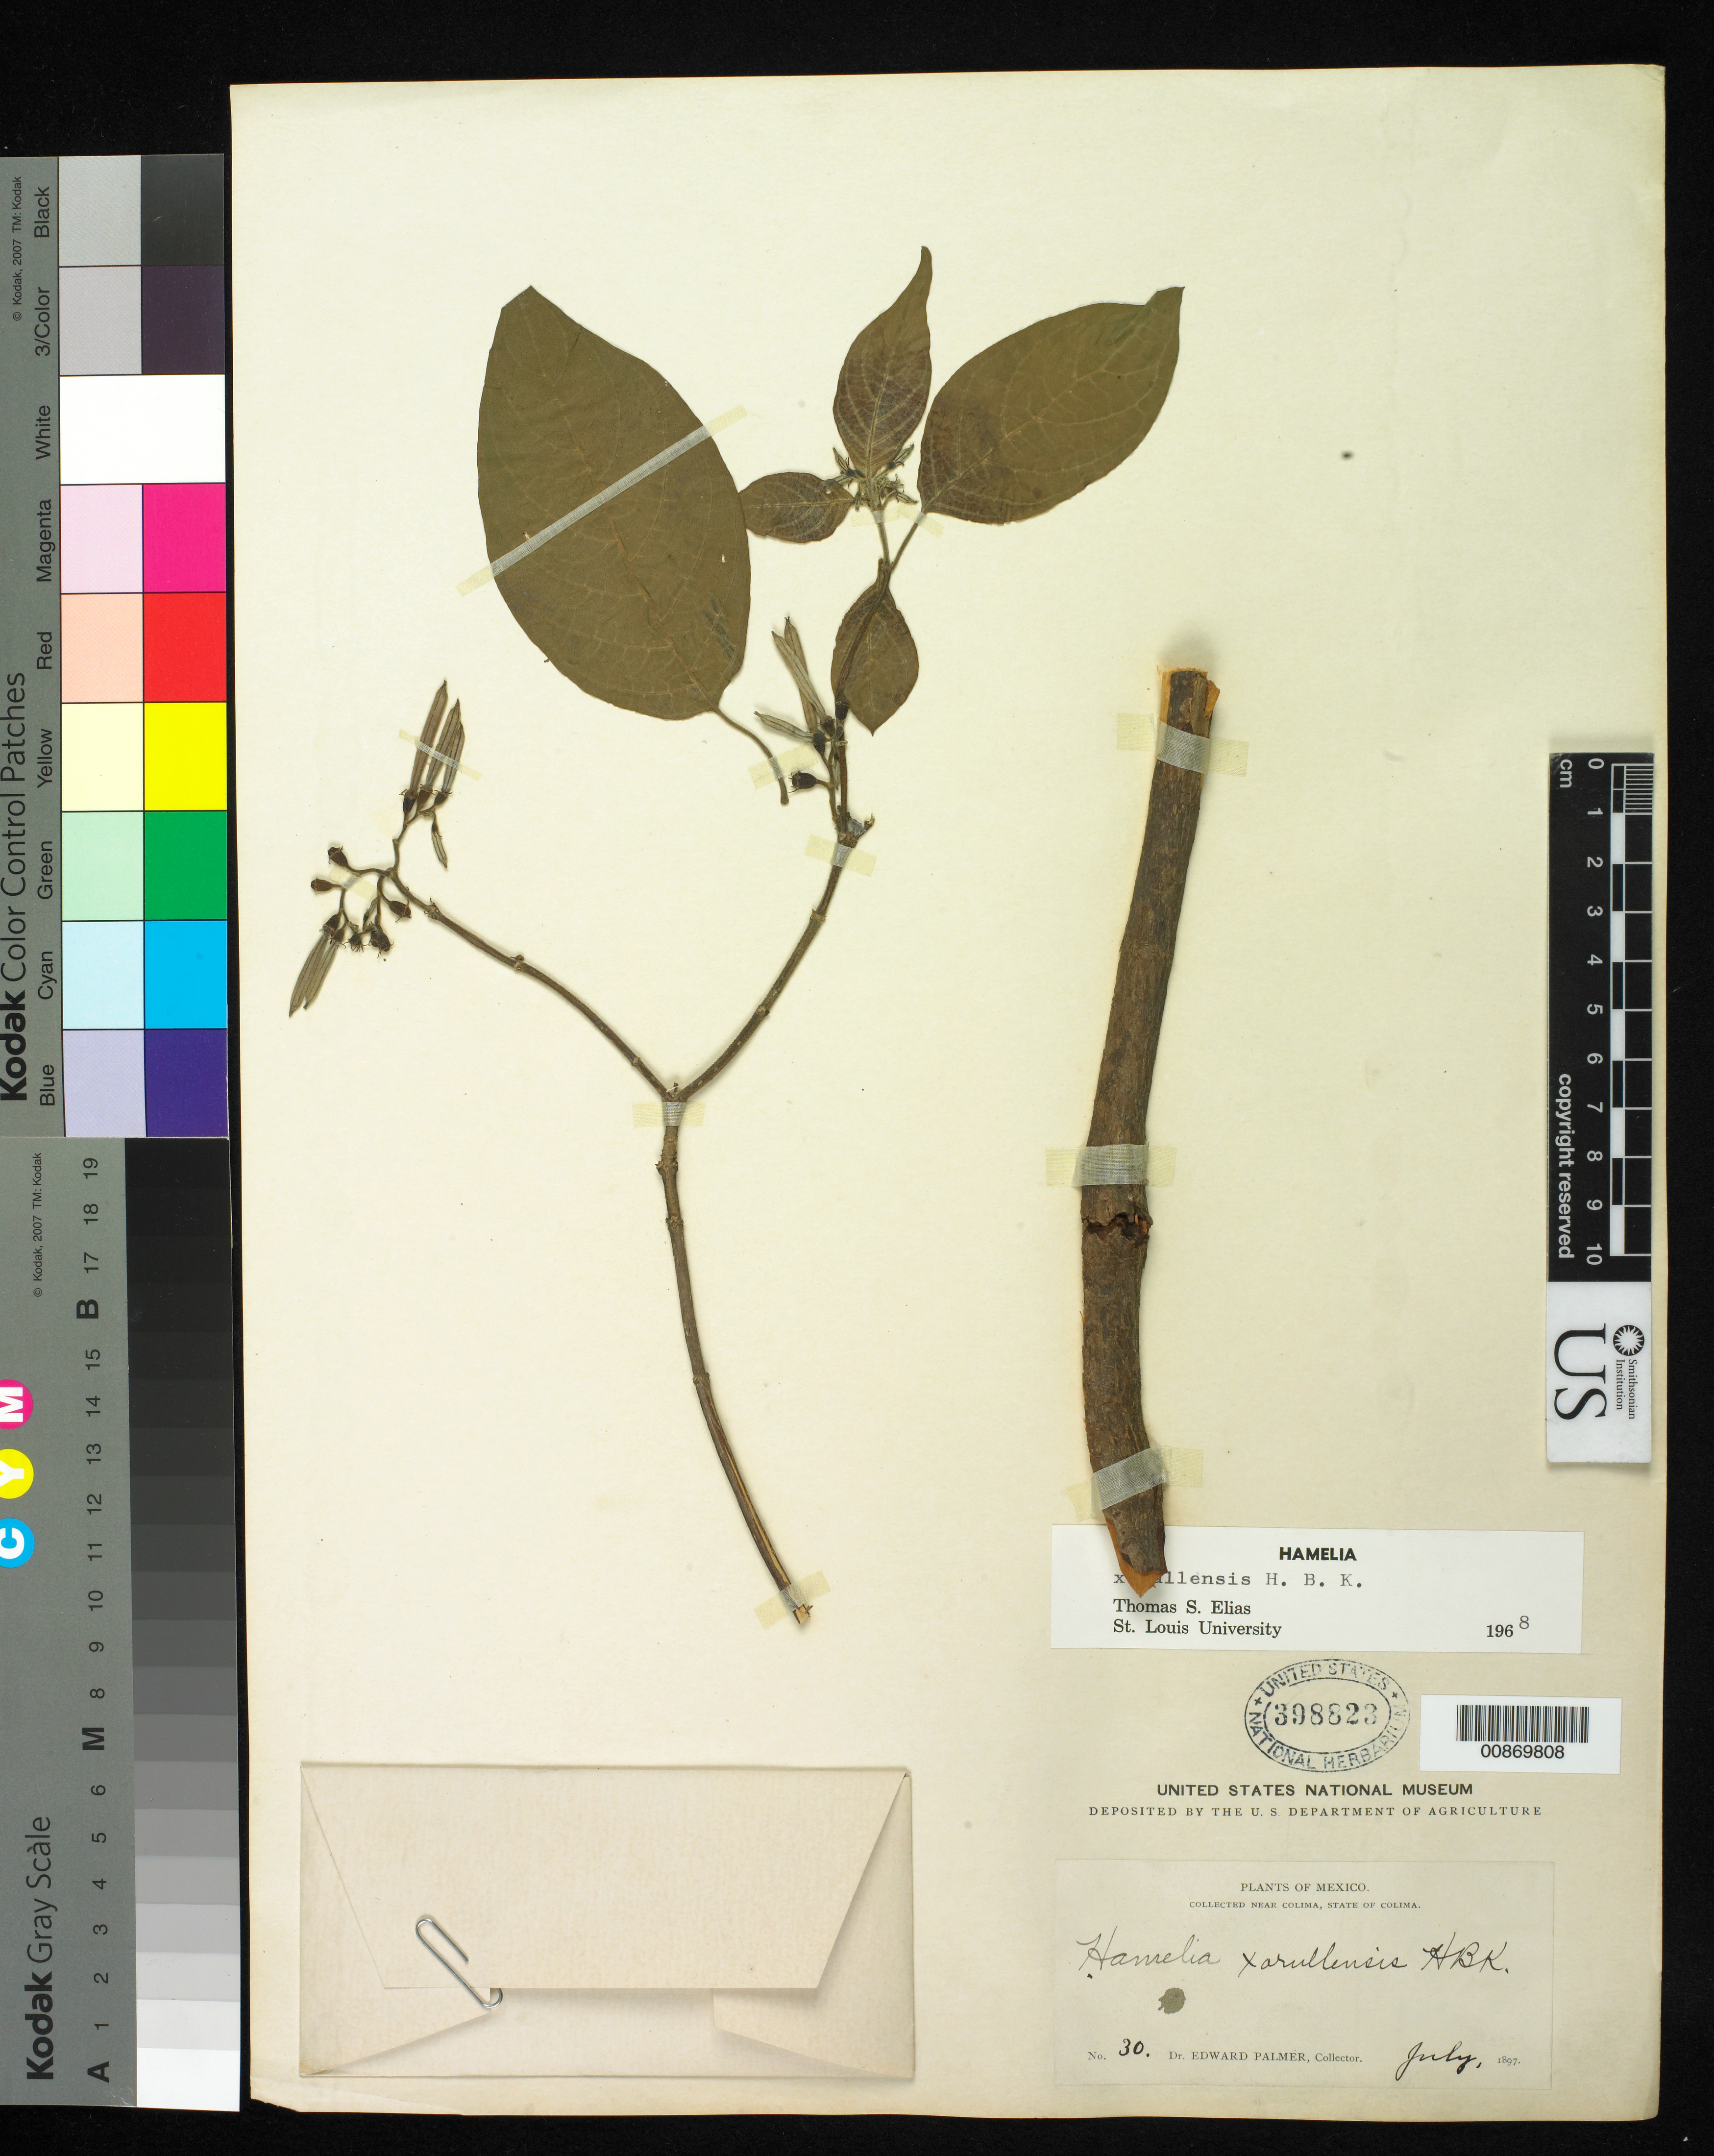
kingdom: Plantae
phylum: Tracheophyta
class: Magnoliopsida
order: Gentianales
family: Rubiaceae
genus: Hamelia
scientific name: Hamelia xorullensis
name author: Kunth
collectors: E. Palmer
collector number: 30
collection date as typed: Jul 1897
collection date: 1897-07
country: Mexico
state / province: Colima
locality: Near Colima, Colima.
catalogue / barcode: US 398823